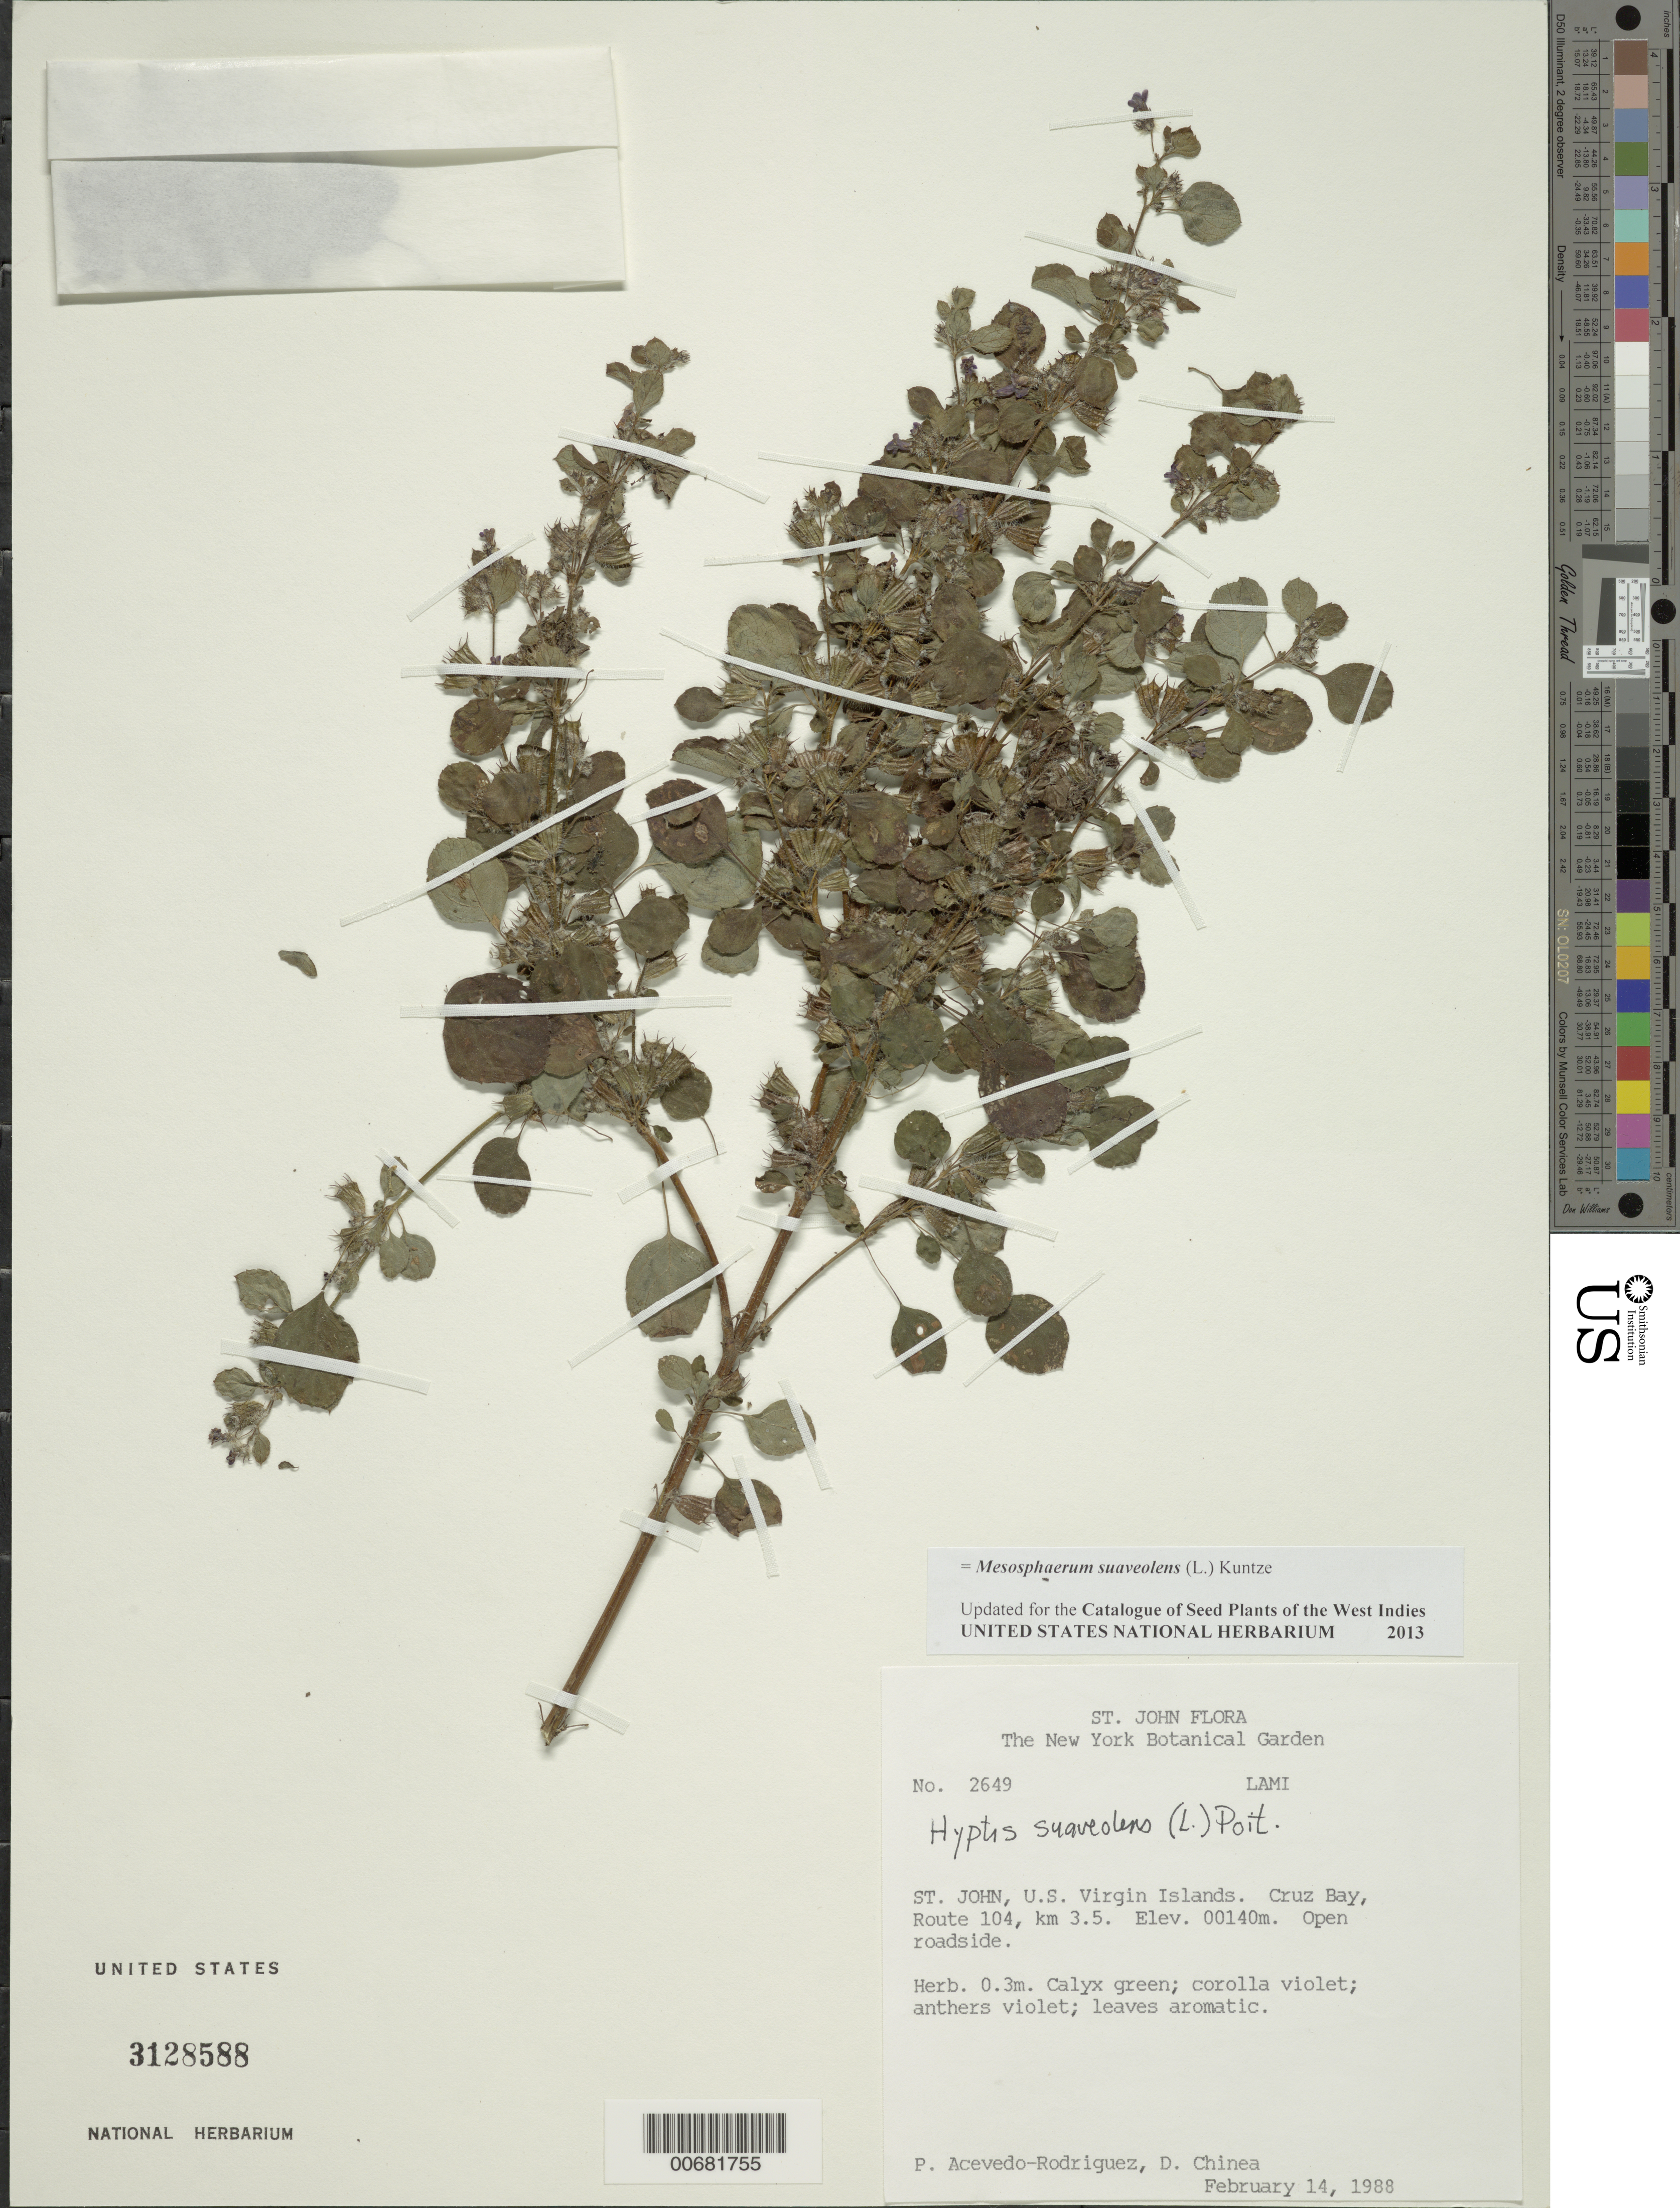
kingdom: Plantae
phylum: Tracheophyta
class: Magnoliopsida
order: Lamiales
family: Lamiaceae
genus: Mesosphaerum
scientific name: Mesosphaerum suaveolens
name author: (L.) Kuntze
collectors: P. Acevedo-Rodr. & D. Chinea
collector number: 2649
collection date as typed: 14 Feb 1988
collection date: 1988-02-14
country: U.S. Virgin Islands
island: St. John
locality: Route 104, km 3.5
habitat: Open roadside.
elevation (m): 140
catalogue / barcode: US 3128588